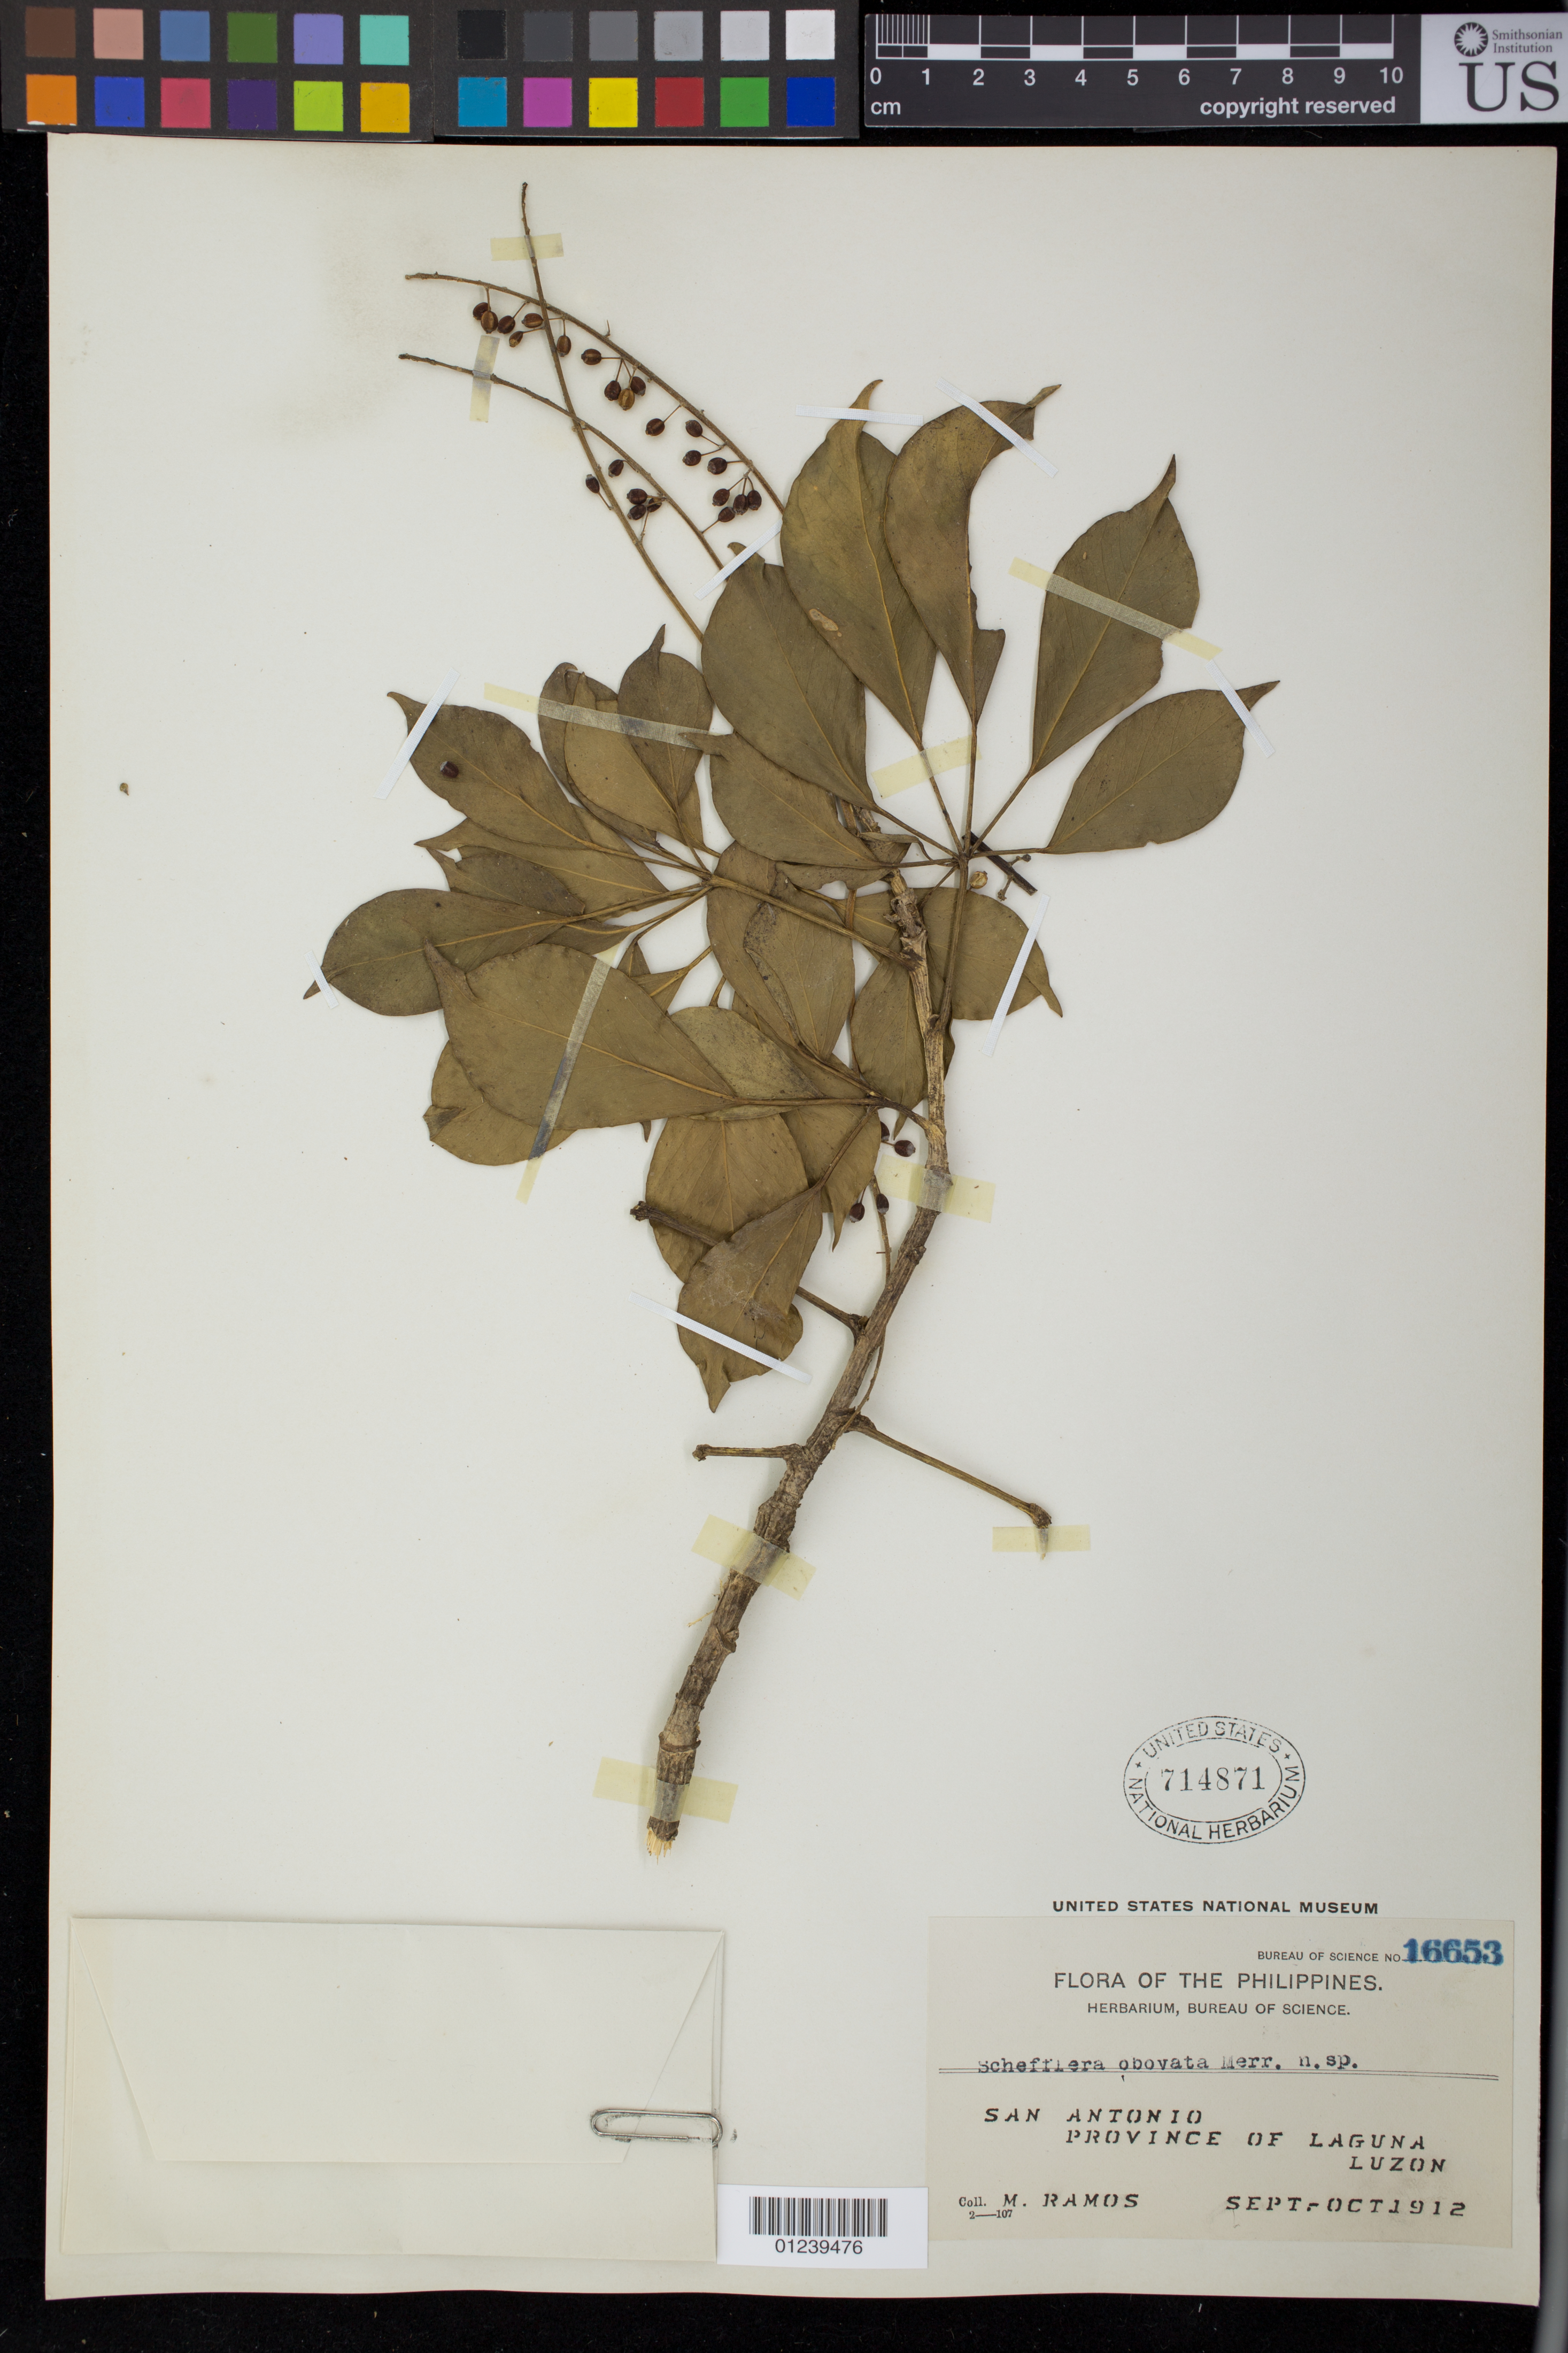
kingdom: Plantae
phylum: Tracheophyta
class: Magnoliopsida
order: Apiales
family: Araliaceae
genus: Schefflera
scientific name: Schefflera obovata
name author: Merr.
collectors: M. Ramos & M. Ramos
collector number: Bur. Sci. 16653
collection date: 1912-09/1912-10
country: Philippines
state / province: Calabarzon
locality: San Antonio, Province of Laguna, Luzon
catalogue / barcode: US 714871